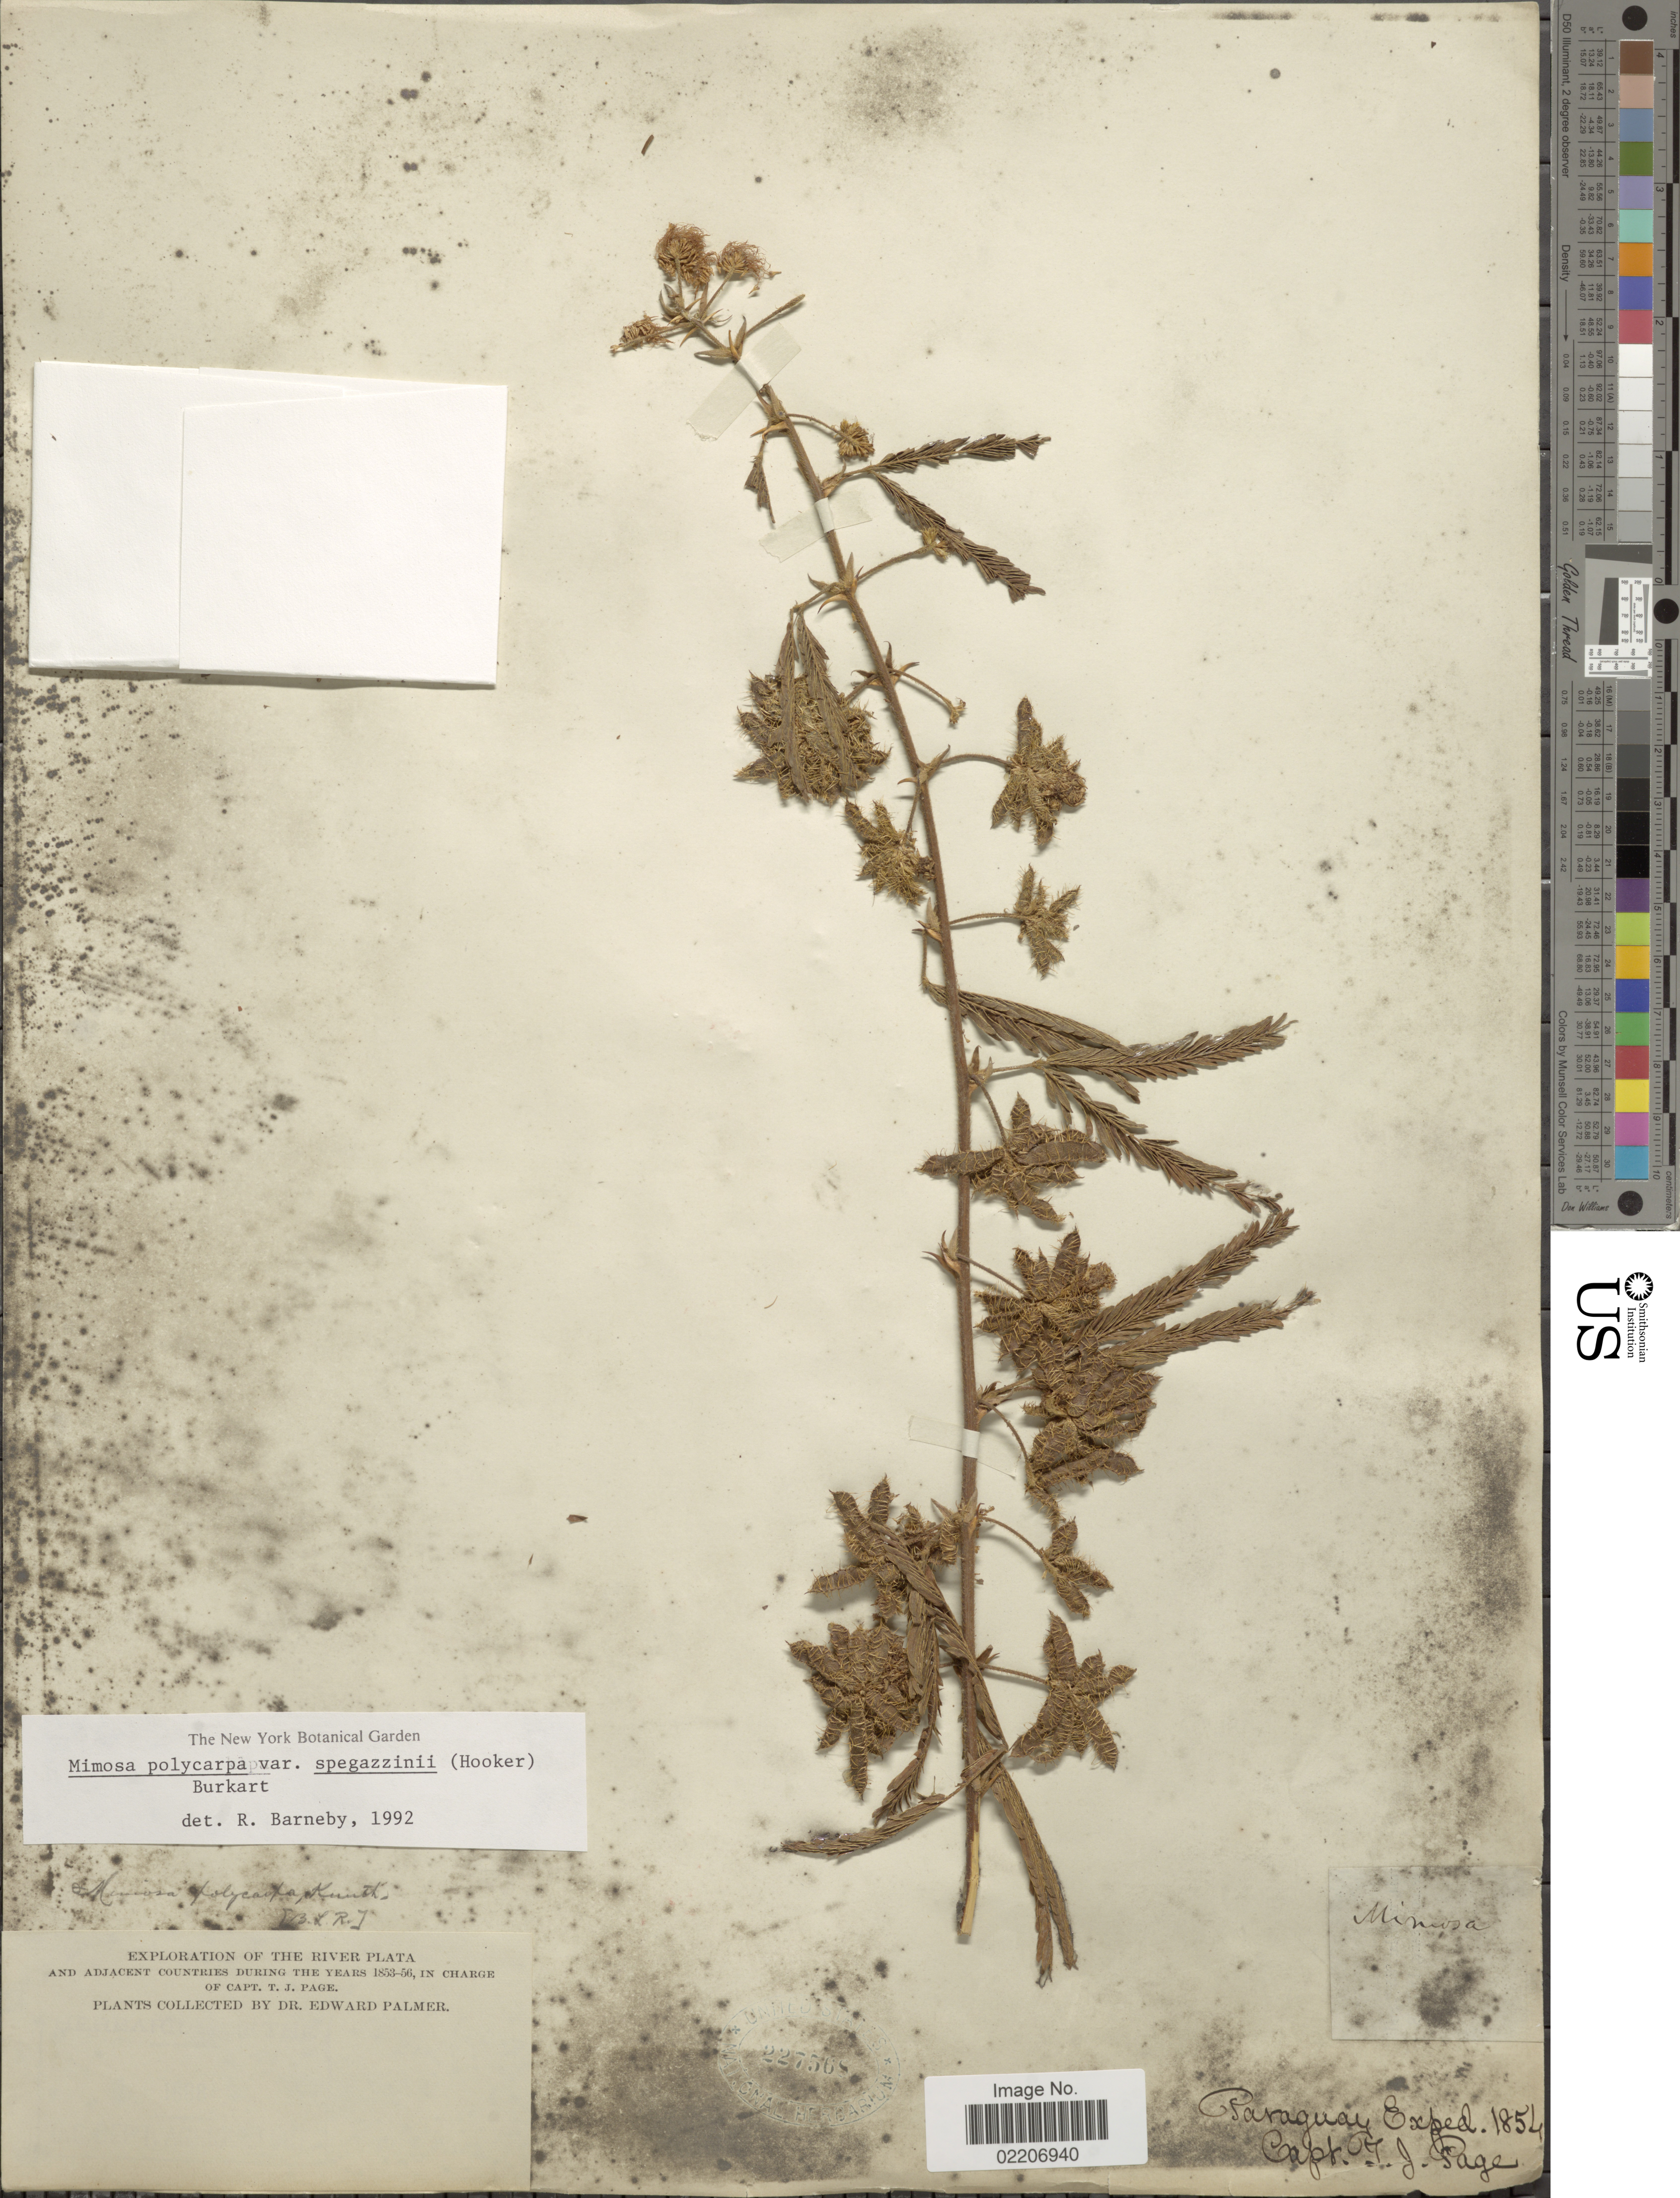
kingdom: Plantae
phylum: Tracheophyta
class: Magnoliopsida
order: Fabales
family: Fabaceae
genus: Mimosa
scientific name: Mimosa polycarpa var. spegazzinii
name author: (Pirotta) Burkart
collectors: E. Palmer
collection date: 1854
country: Paraguay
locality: River Plata and adjacent countries